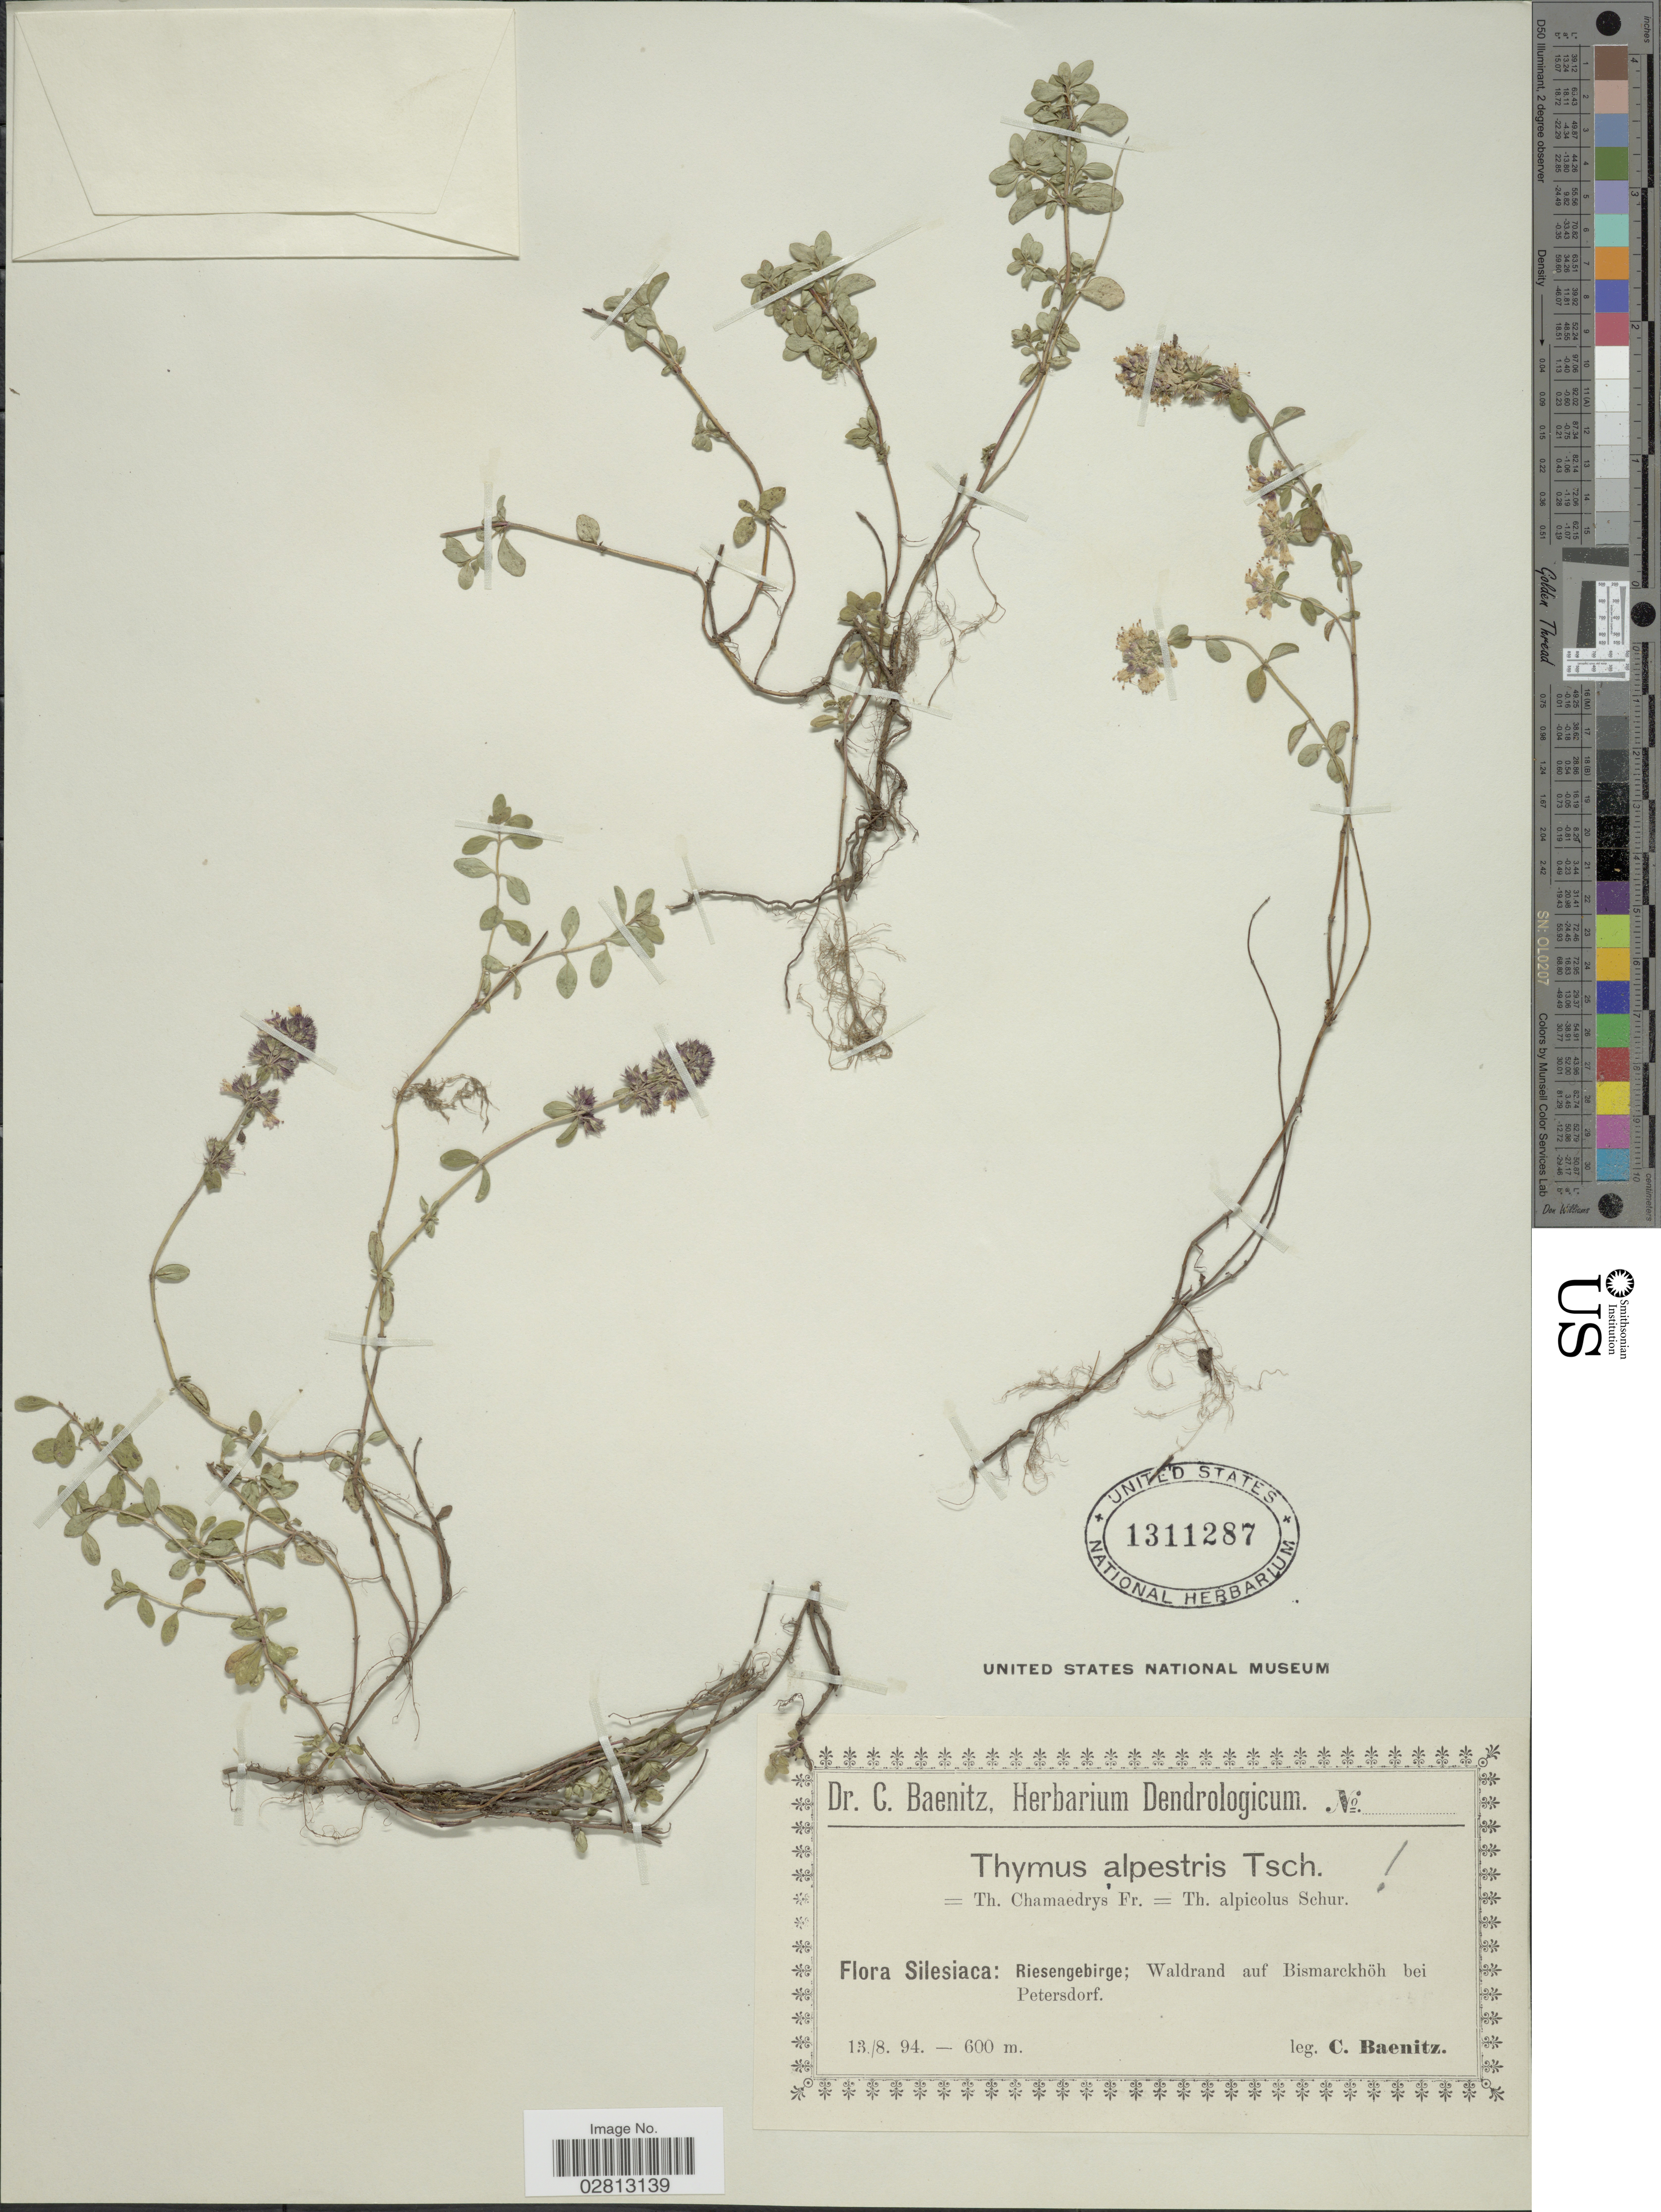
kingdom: Plantae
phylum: Tracheophyta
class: Magnoliopsida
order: Lamiales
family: Lamiaceae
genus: Thymus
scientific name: Thymus alpestris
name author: (Čelak.) Tausch ex A. Kern.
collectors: C. G. Baenitz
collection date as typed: Transcribed d/m/y: 13/8/94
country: Germany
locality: Silesiaca, Riesengebirge, Waldrand auf Birmarckhöh bei Petersdorf.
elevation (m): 600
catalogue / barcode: US 1311287